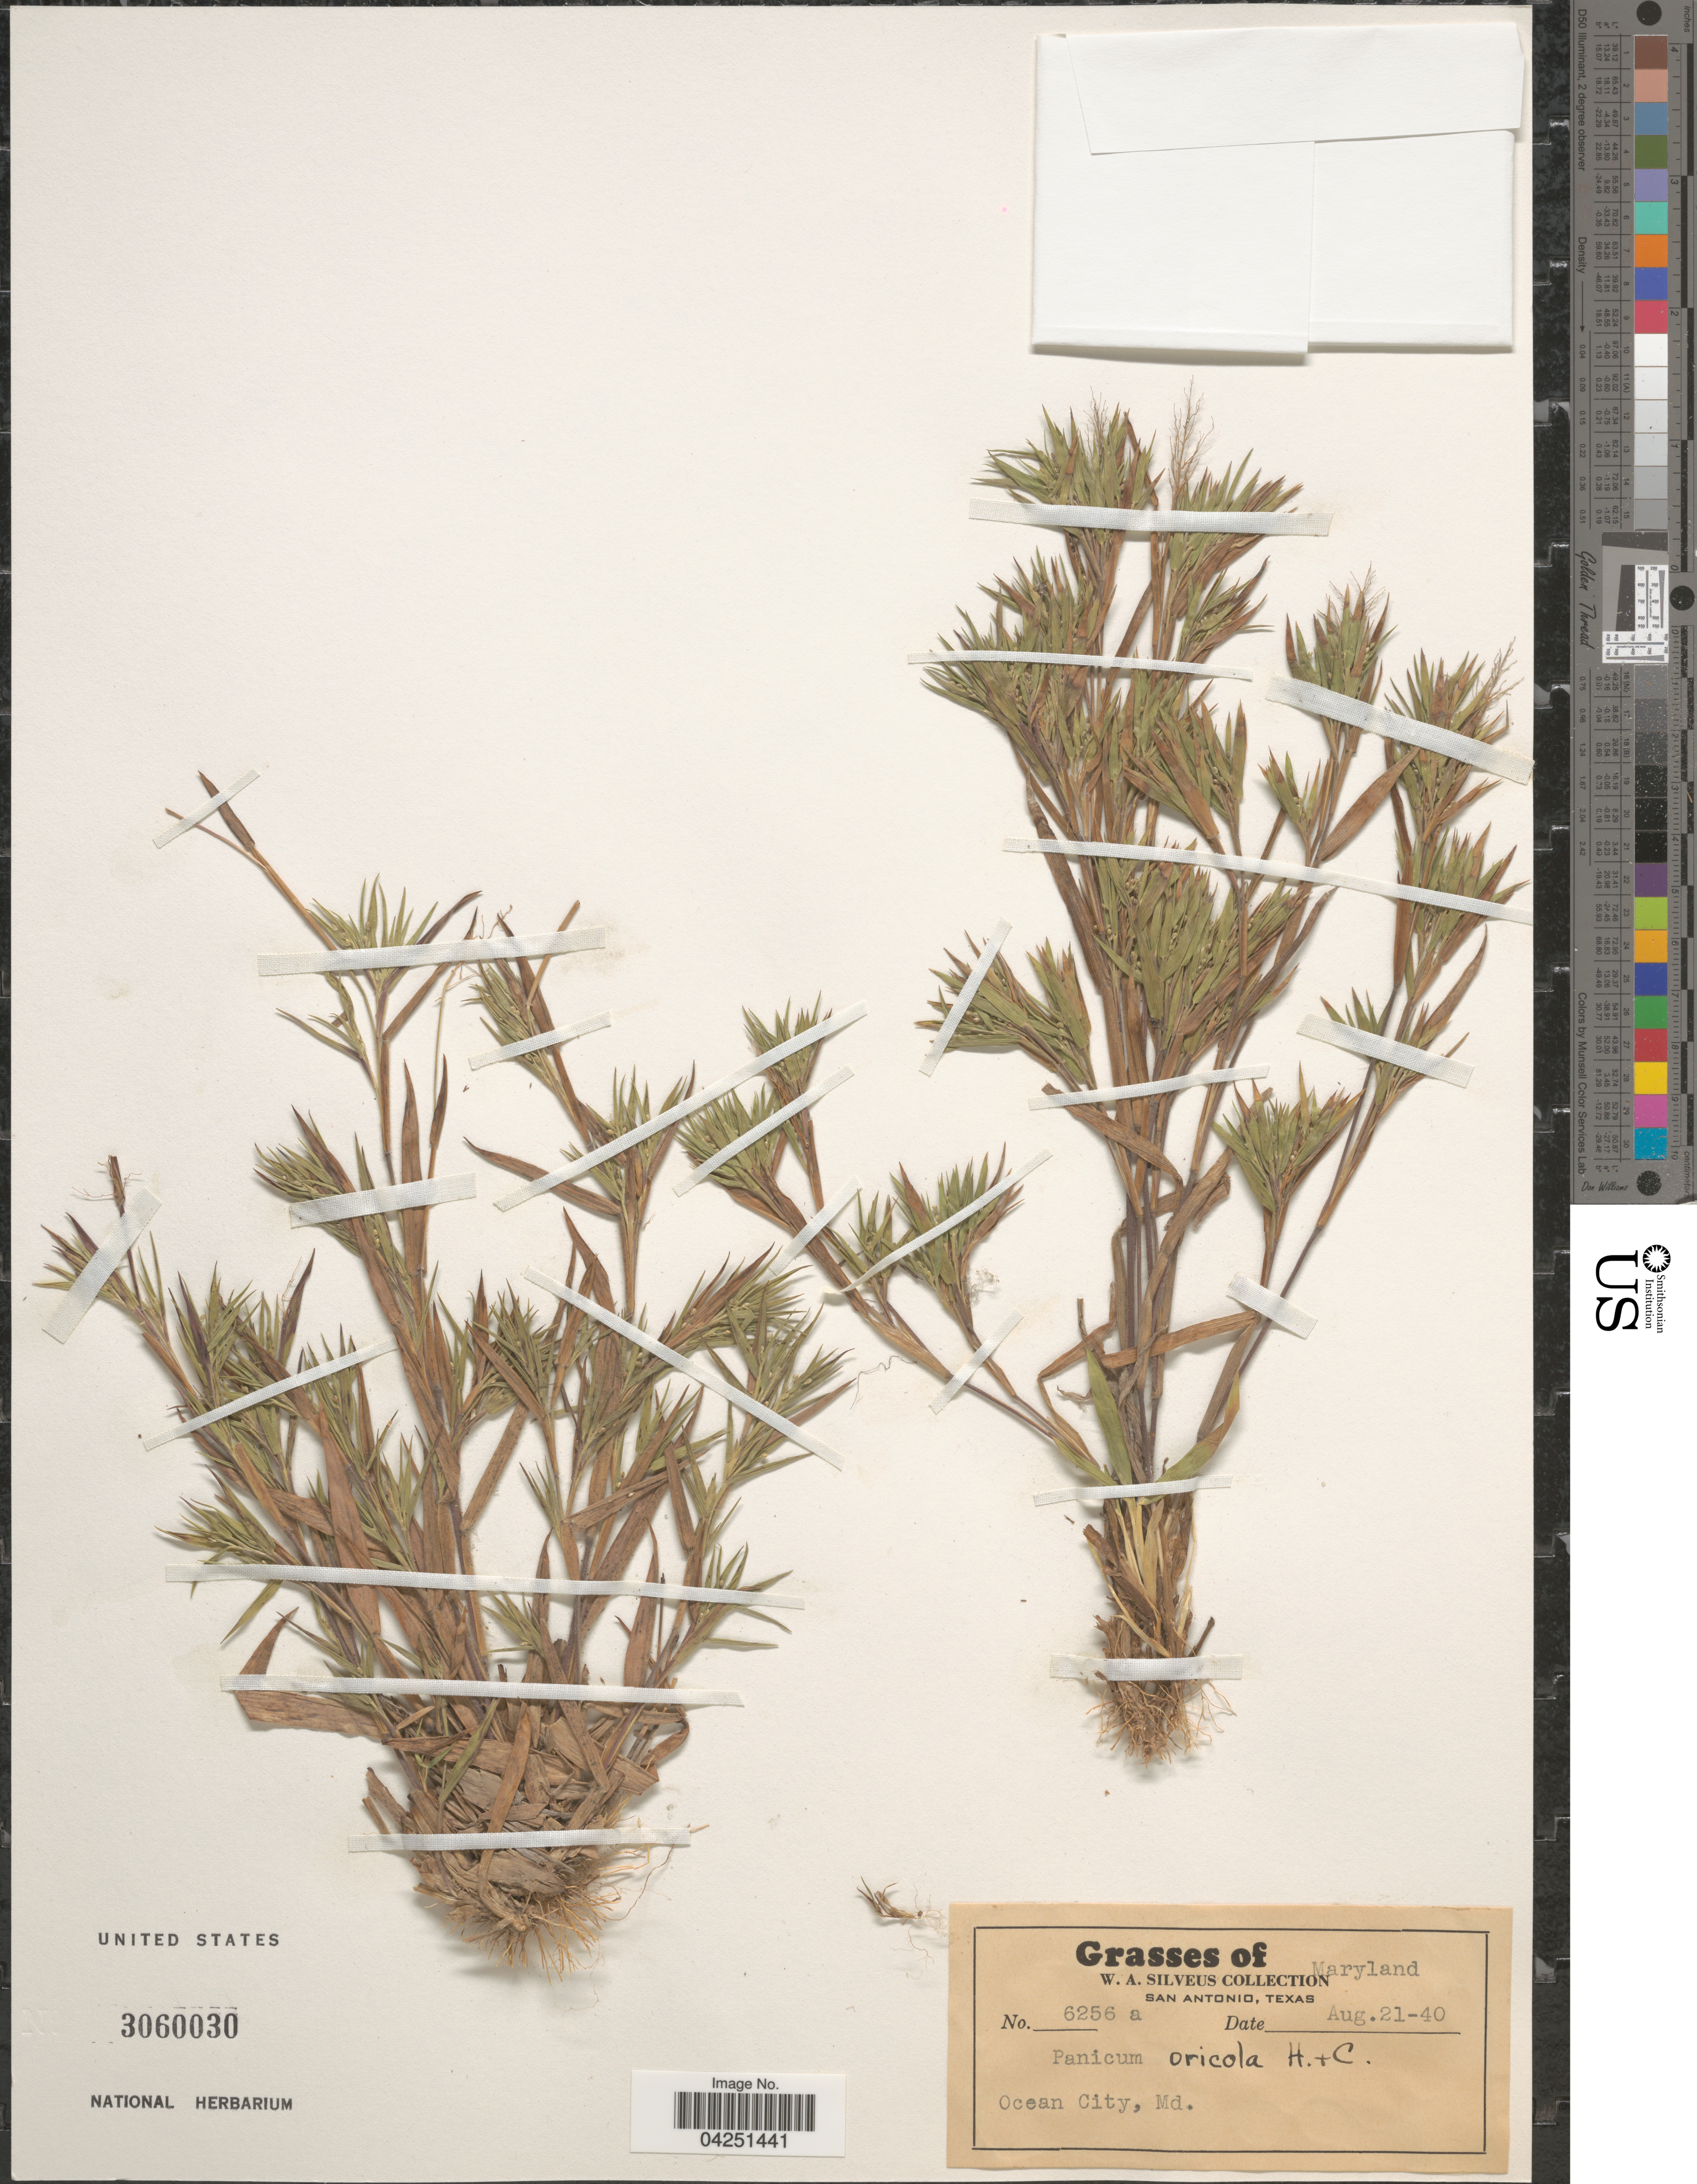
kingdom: Plantae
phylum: Tracheophyta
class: Liliopsida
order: Poales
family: Poaceae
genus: Dichanthelium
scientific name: Dichanthelium acuminatum var. acuminatum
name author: (Sw.) Gould & C.A. Clark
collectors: W. Silveus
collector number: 6256a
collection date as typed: Transcribed d/m/y: 21/8/40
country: United States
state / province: Maryland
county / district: Worcester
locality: Ocean City.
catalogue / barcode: US 3060030